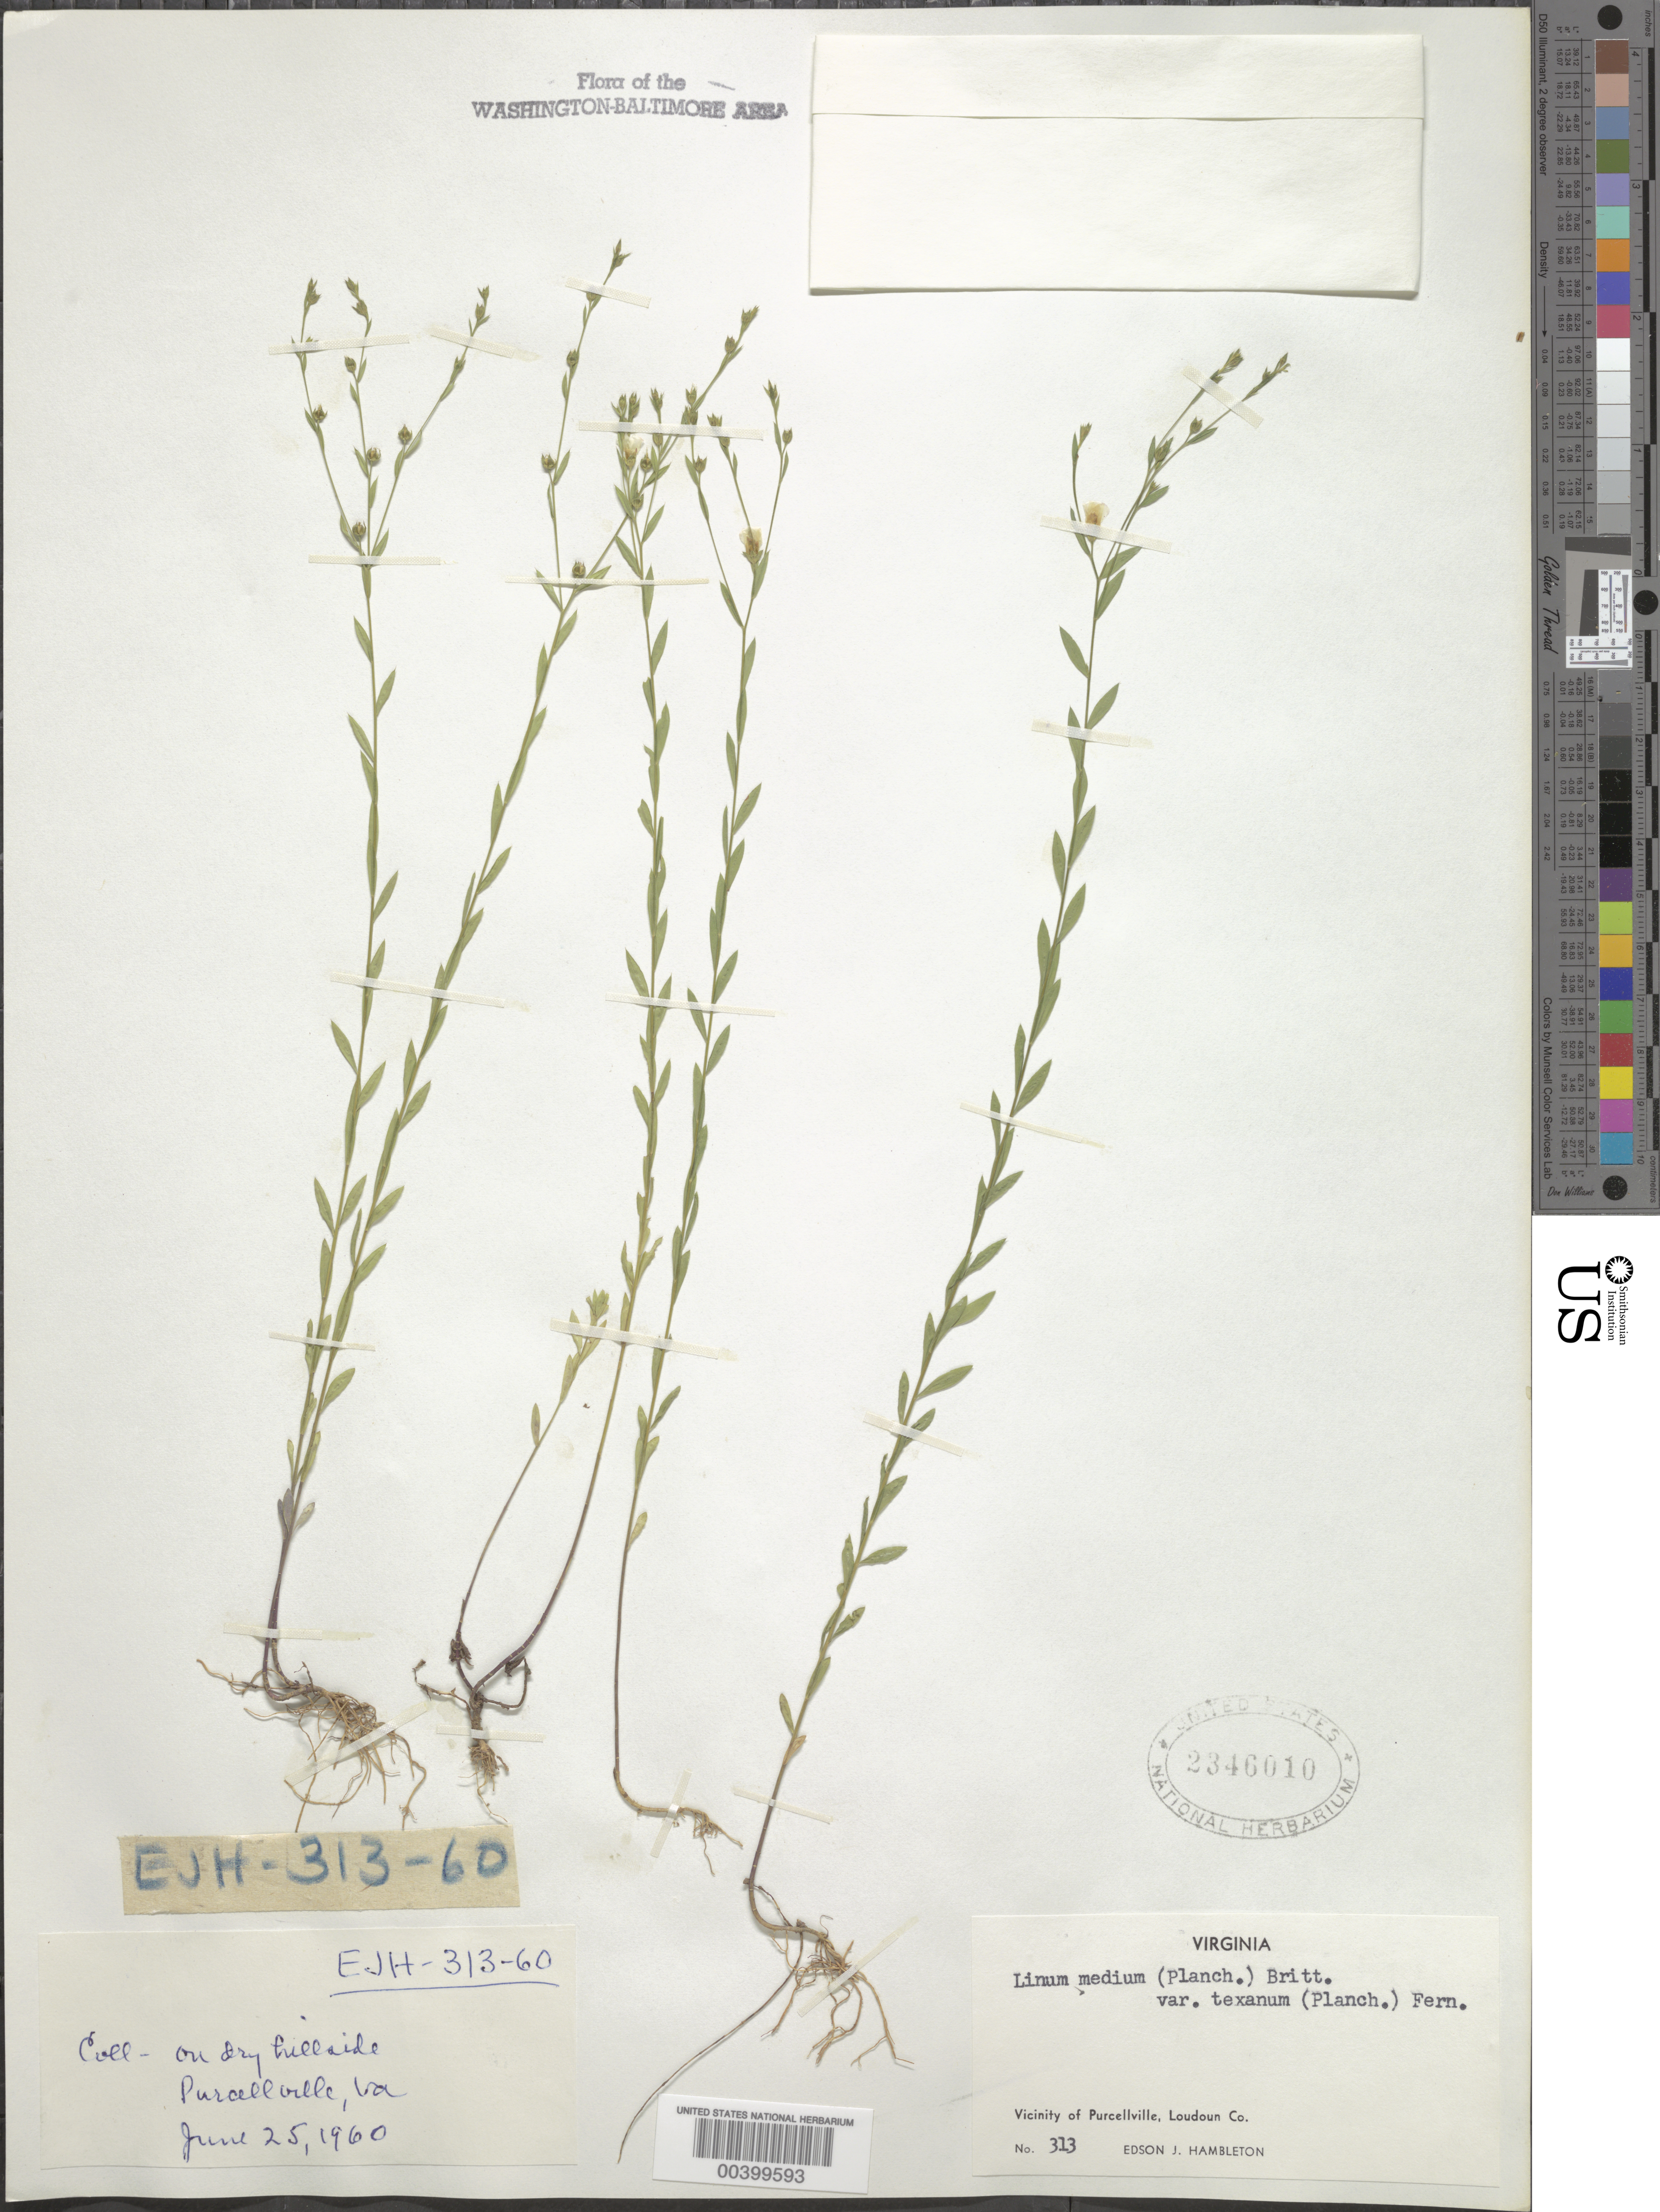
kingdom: Plantae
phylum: Tracheophyta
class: Magnoliopsida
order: Malpighiales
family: Linaceae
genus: Linum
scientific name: Linum medium var. texanum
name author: (Planch.) Fernald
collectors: E. Hambleton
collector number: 313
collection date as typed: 25 Jun 1960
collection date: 1960-06-25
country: United States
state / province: Virginia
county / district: Loudoun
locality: Purcellville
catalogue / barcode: US 2346010